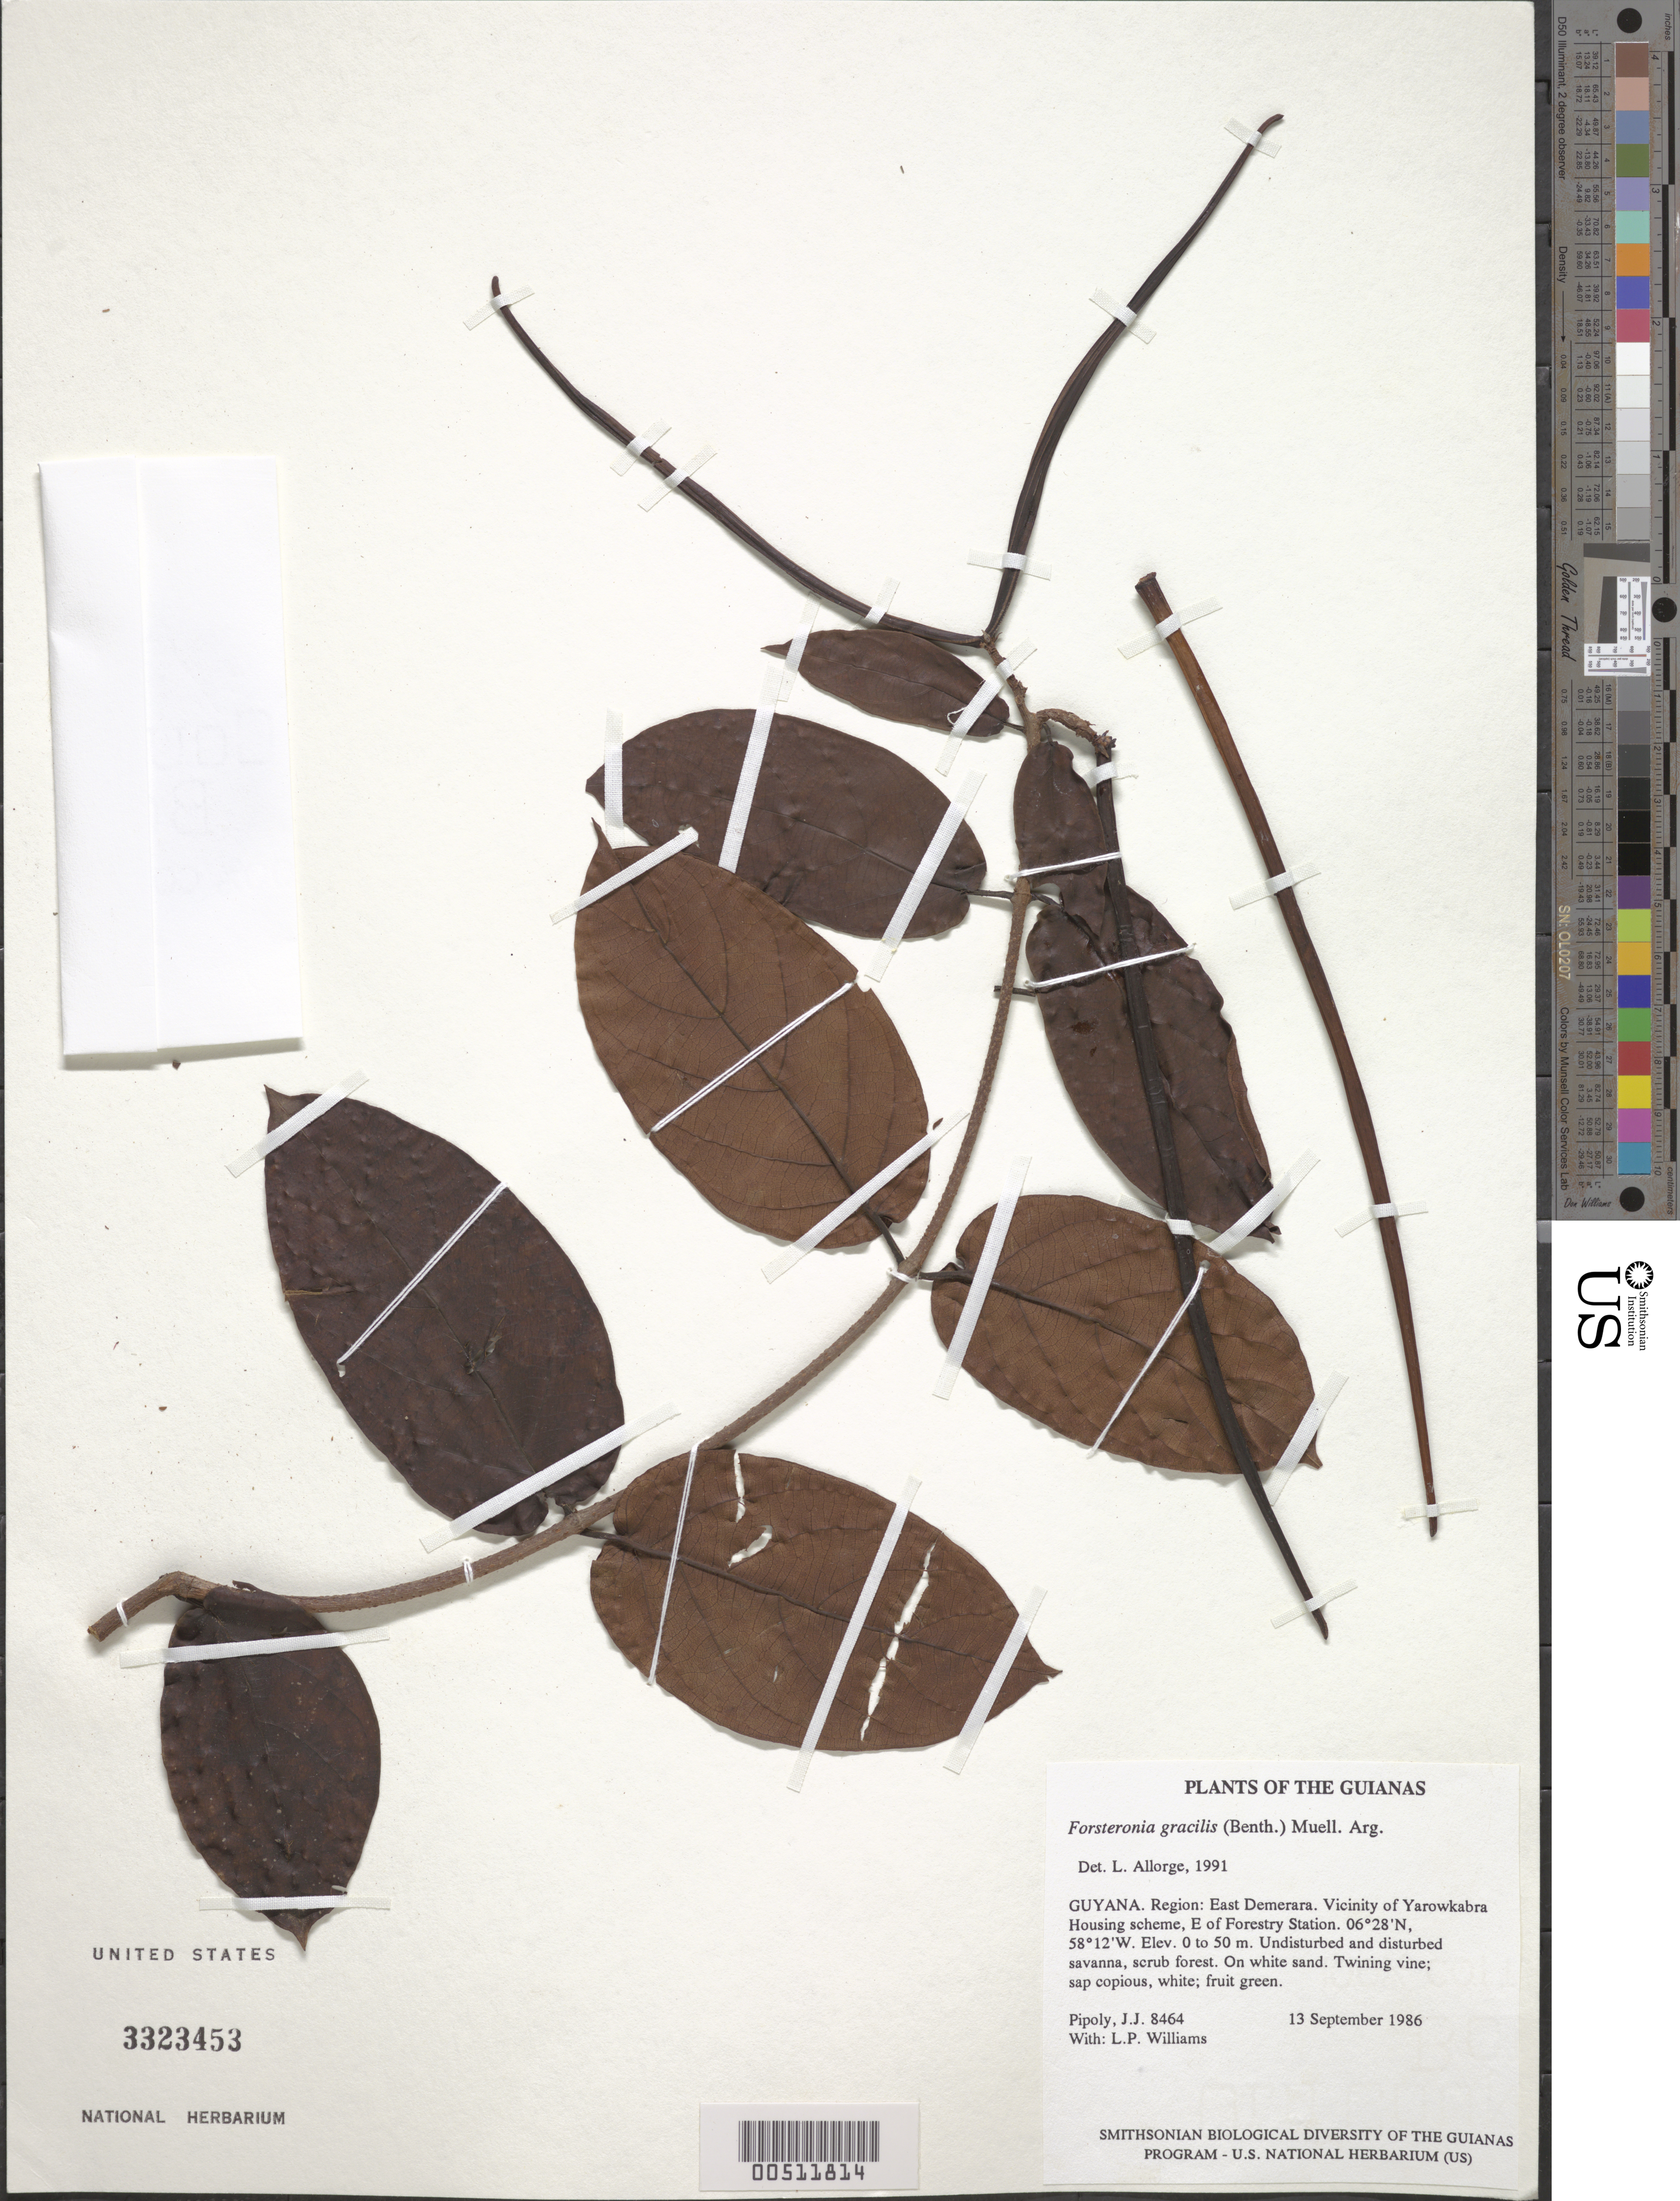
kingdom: Plantae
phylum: Tracheophyta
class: Magnoliopsida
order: Gentianales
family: Apocynaceae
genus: Forsteronia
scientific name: Forsteronia gracilis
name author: (Benth.) Müll. Arg.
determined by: Allorge, L.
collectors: J. J. Pipoly & L. P. Williams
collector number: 8464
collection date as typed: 13 September 1986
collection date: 1986-09-13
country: Guyana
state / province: Demerara-Mahaica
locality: Vicinity of Yarowkabra Housing scheme, E of Forestry Station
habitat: Undisturbed and disturbed savanna, scrub forest. On white sand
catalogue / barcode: US 3323453